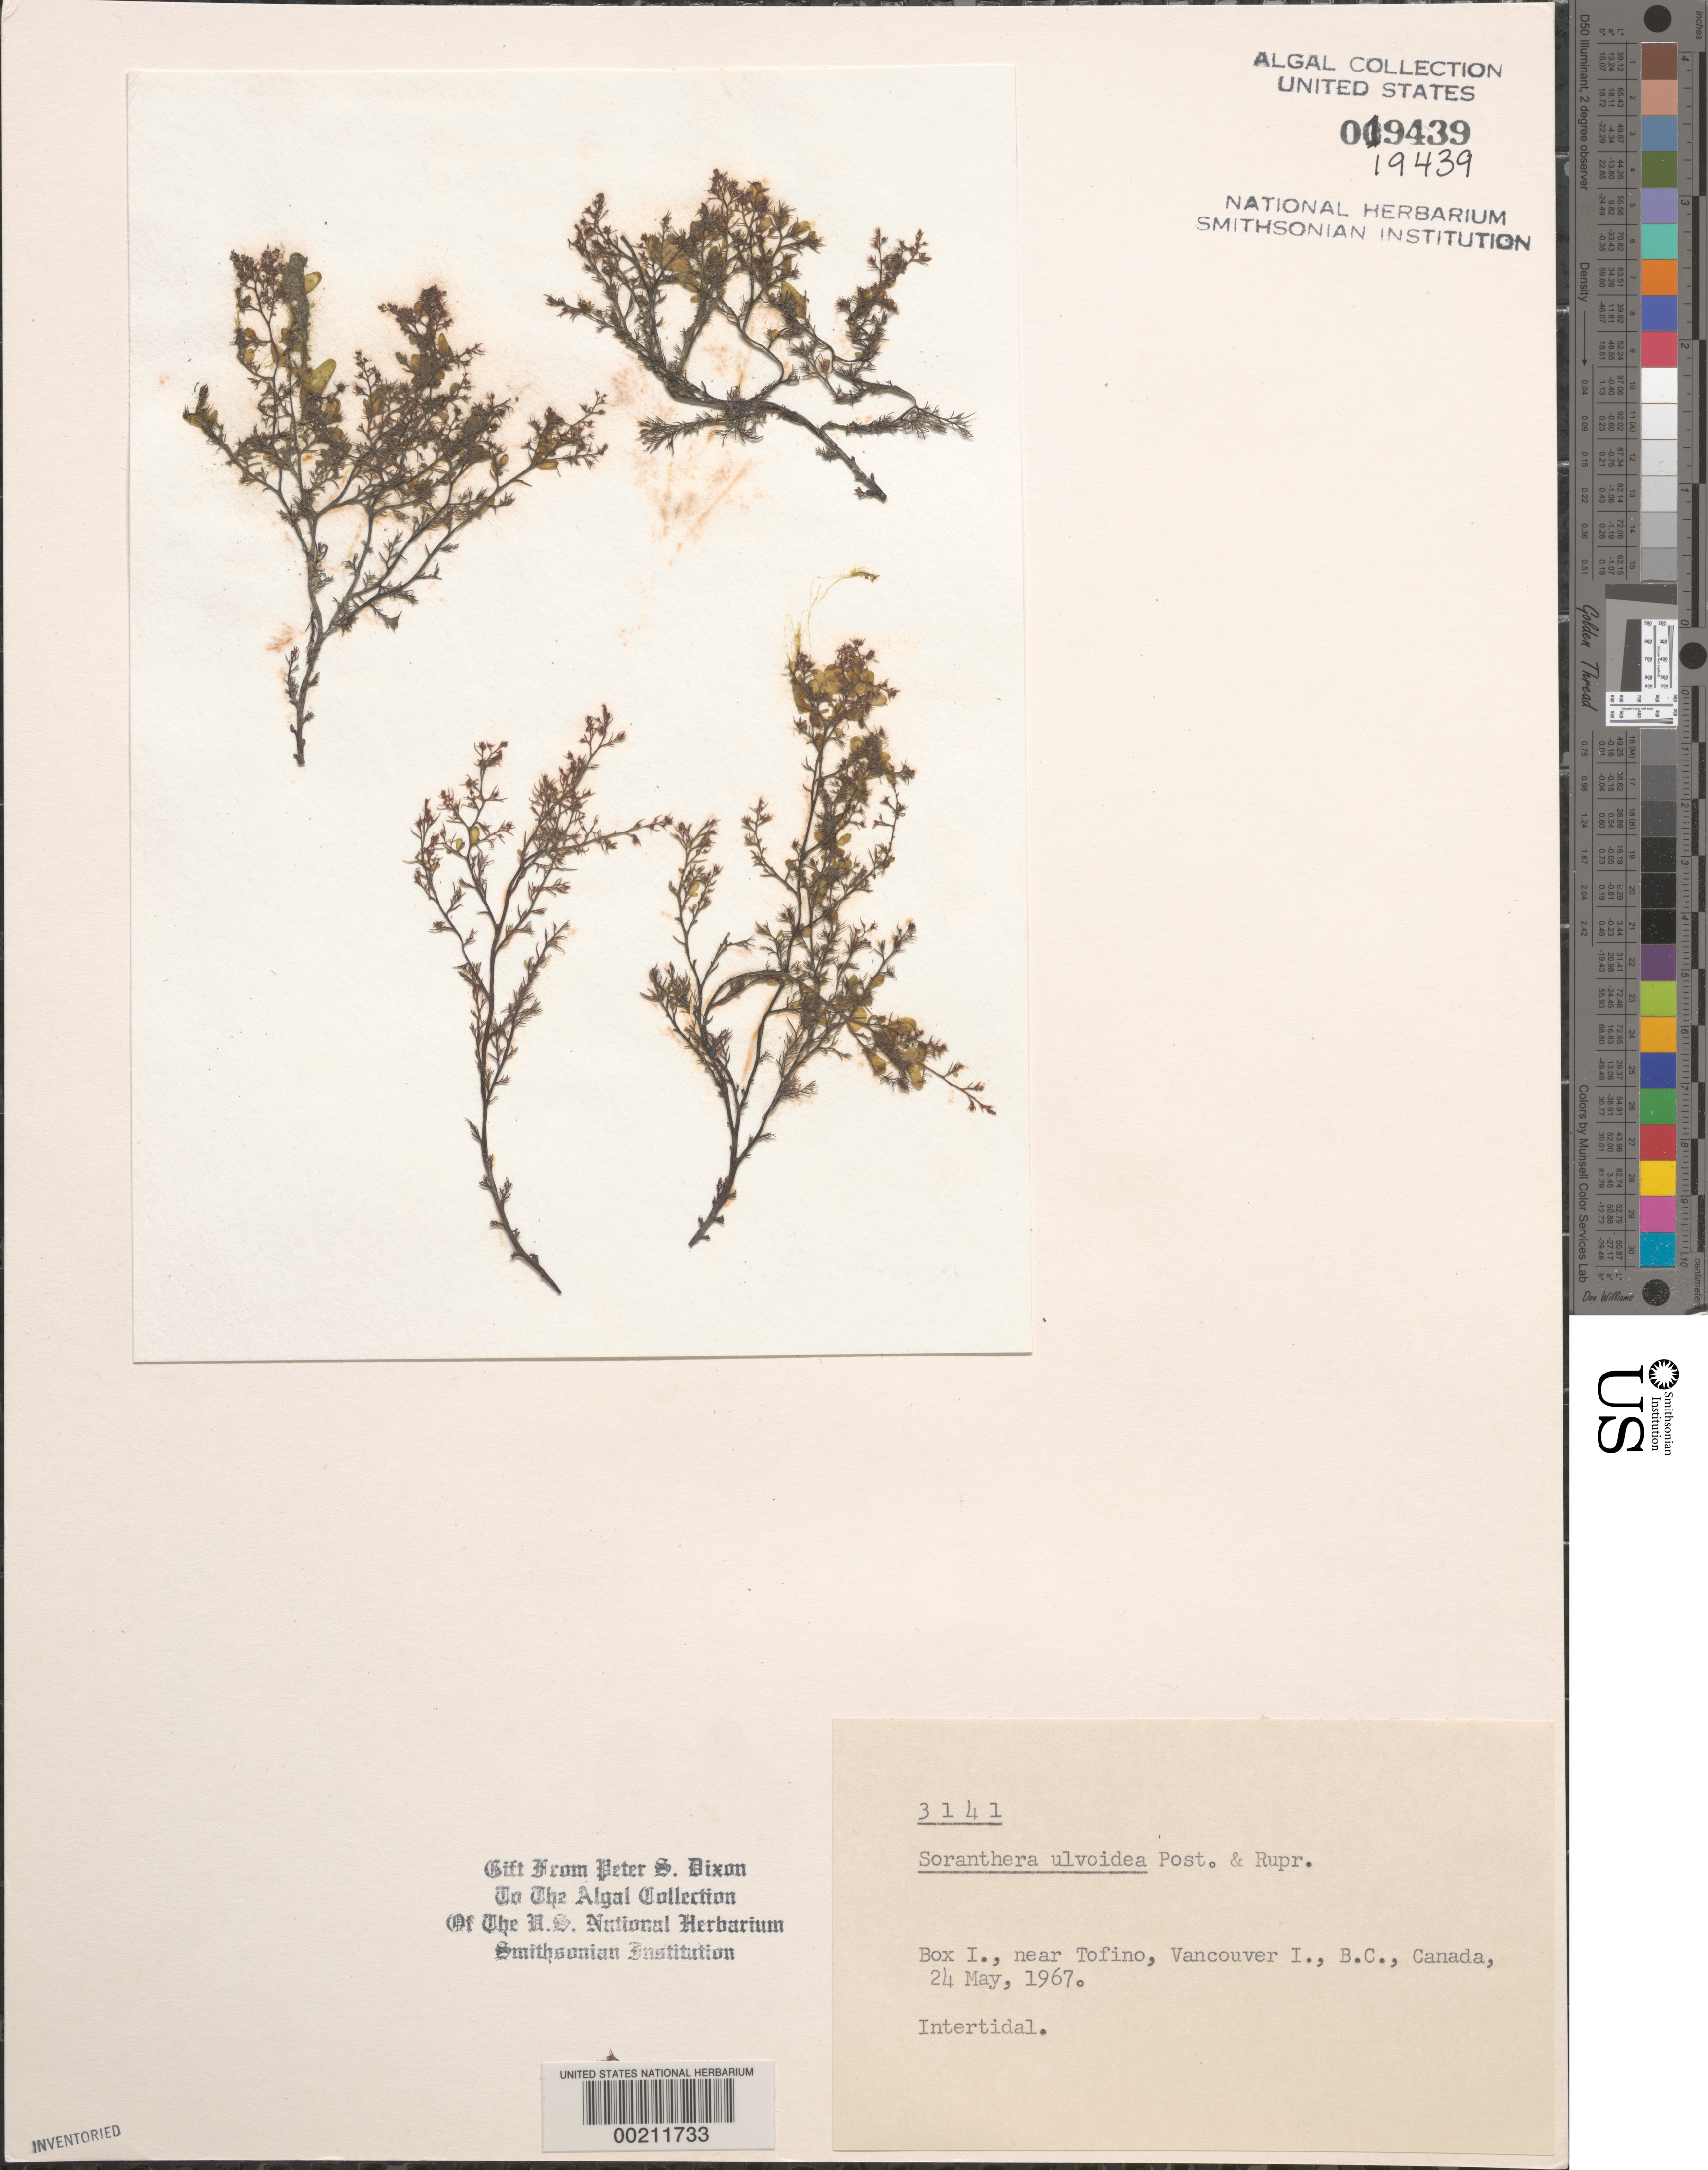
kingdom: Chromista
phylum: Ochrophyta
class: Phaeophyceae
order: Dictyosiphonales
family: Punctariaceae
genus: Soranthera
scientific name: Soranthera ulvoidea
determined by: Dixon, P. S.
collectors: P. S. Dixon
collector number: PSD 3141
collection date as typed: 24 May 1967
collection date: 1967-05-24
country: Canada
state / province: British Columbia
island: Box Island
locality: Near Ttofino, Vancouver Island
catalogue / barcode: US 19439